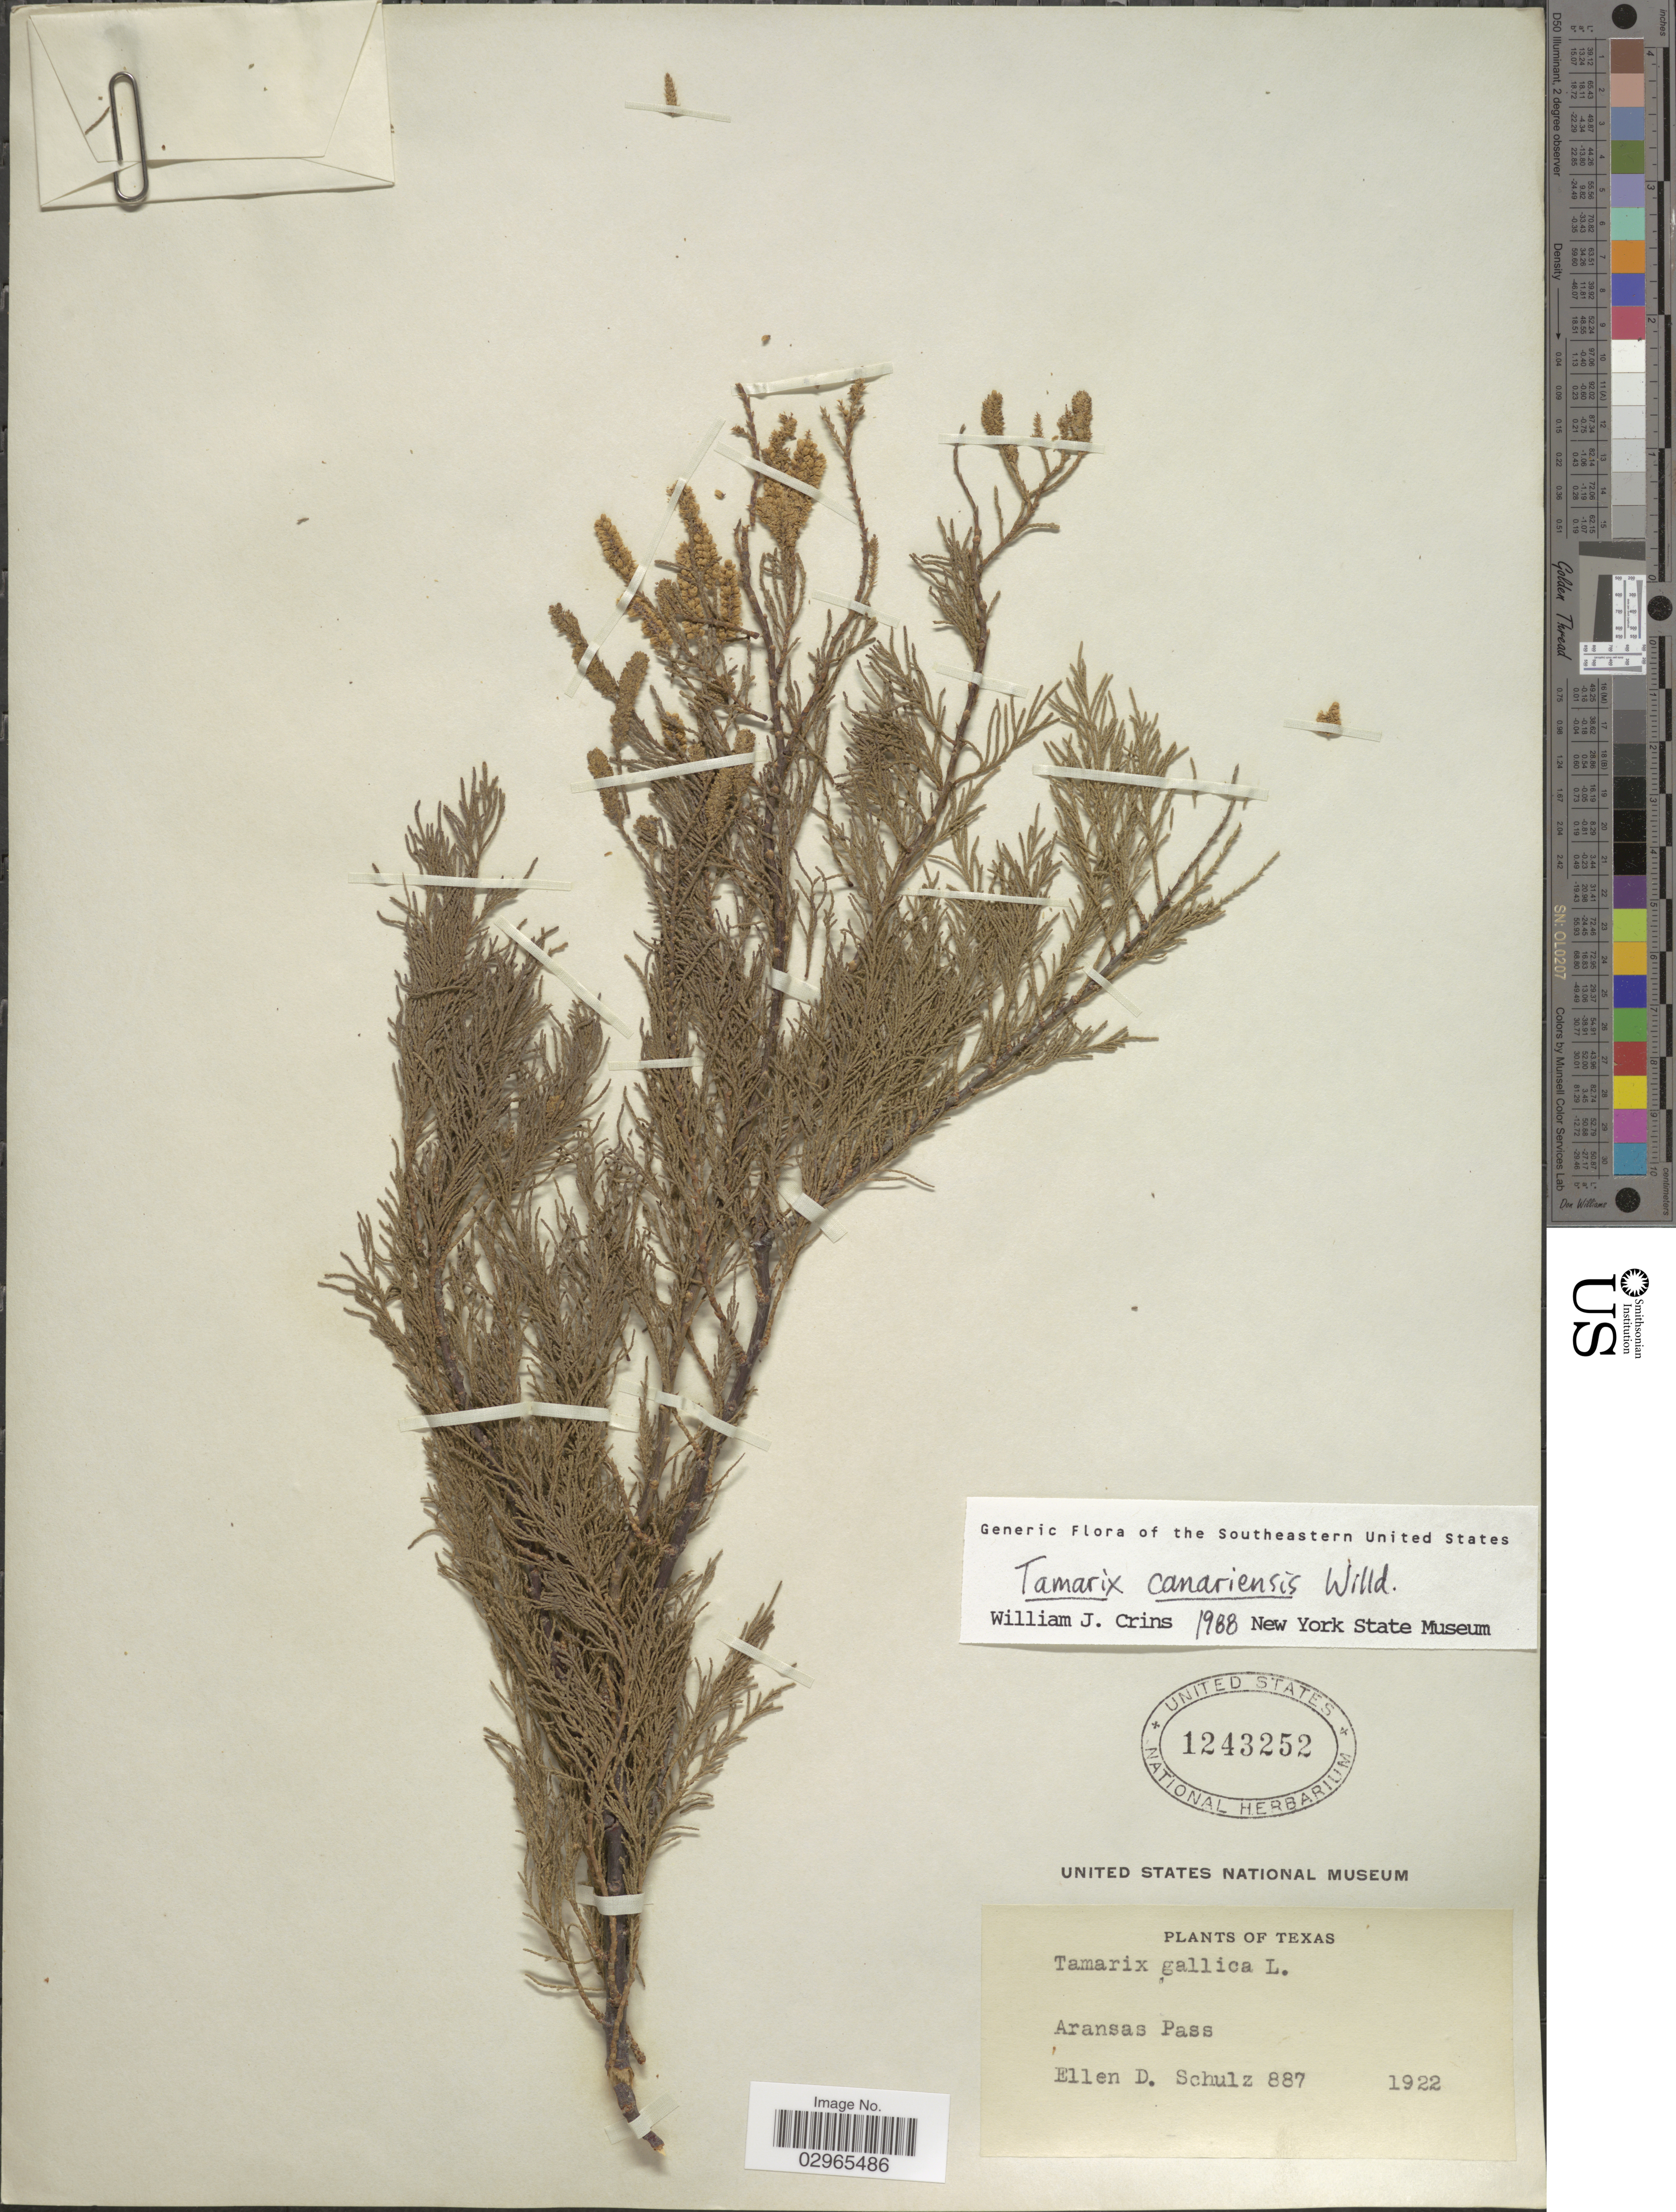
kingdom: Plantae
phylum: Tracheophyta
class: Magnoliopsida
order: Caryophyllales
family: Tamaricaceae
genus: Tamarix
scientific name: Tamarix canariensis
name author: Willd.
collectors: E. D. Schulz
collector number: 887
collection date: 1922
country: United States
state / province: Texas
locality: Aransas Pass.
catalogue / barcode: US 1243252